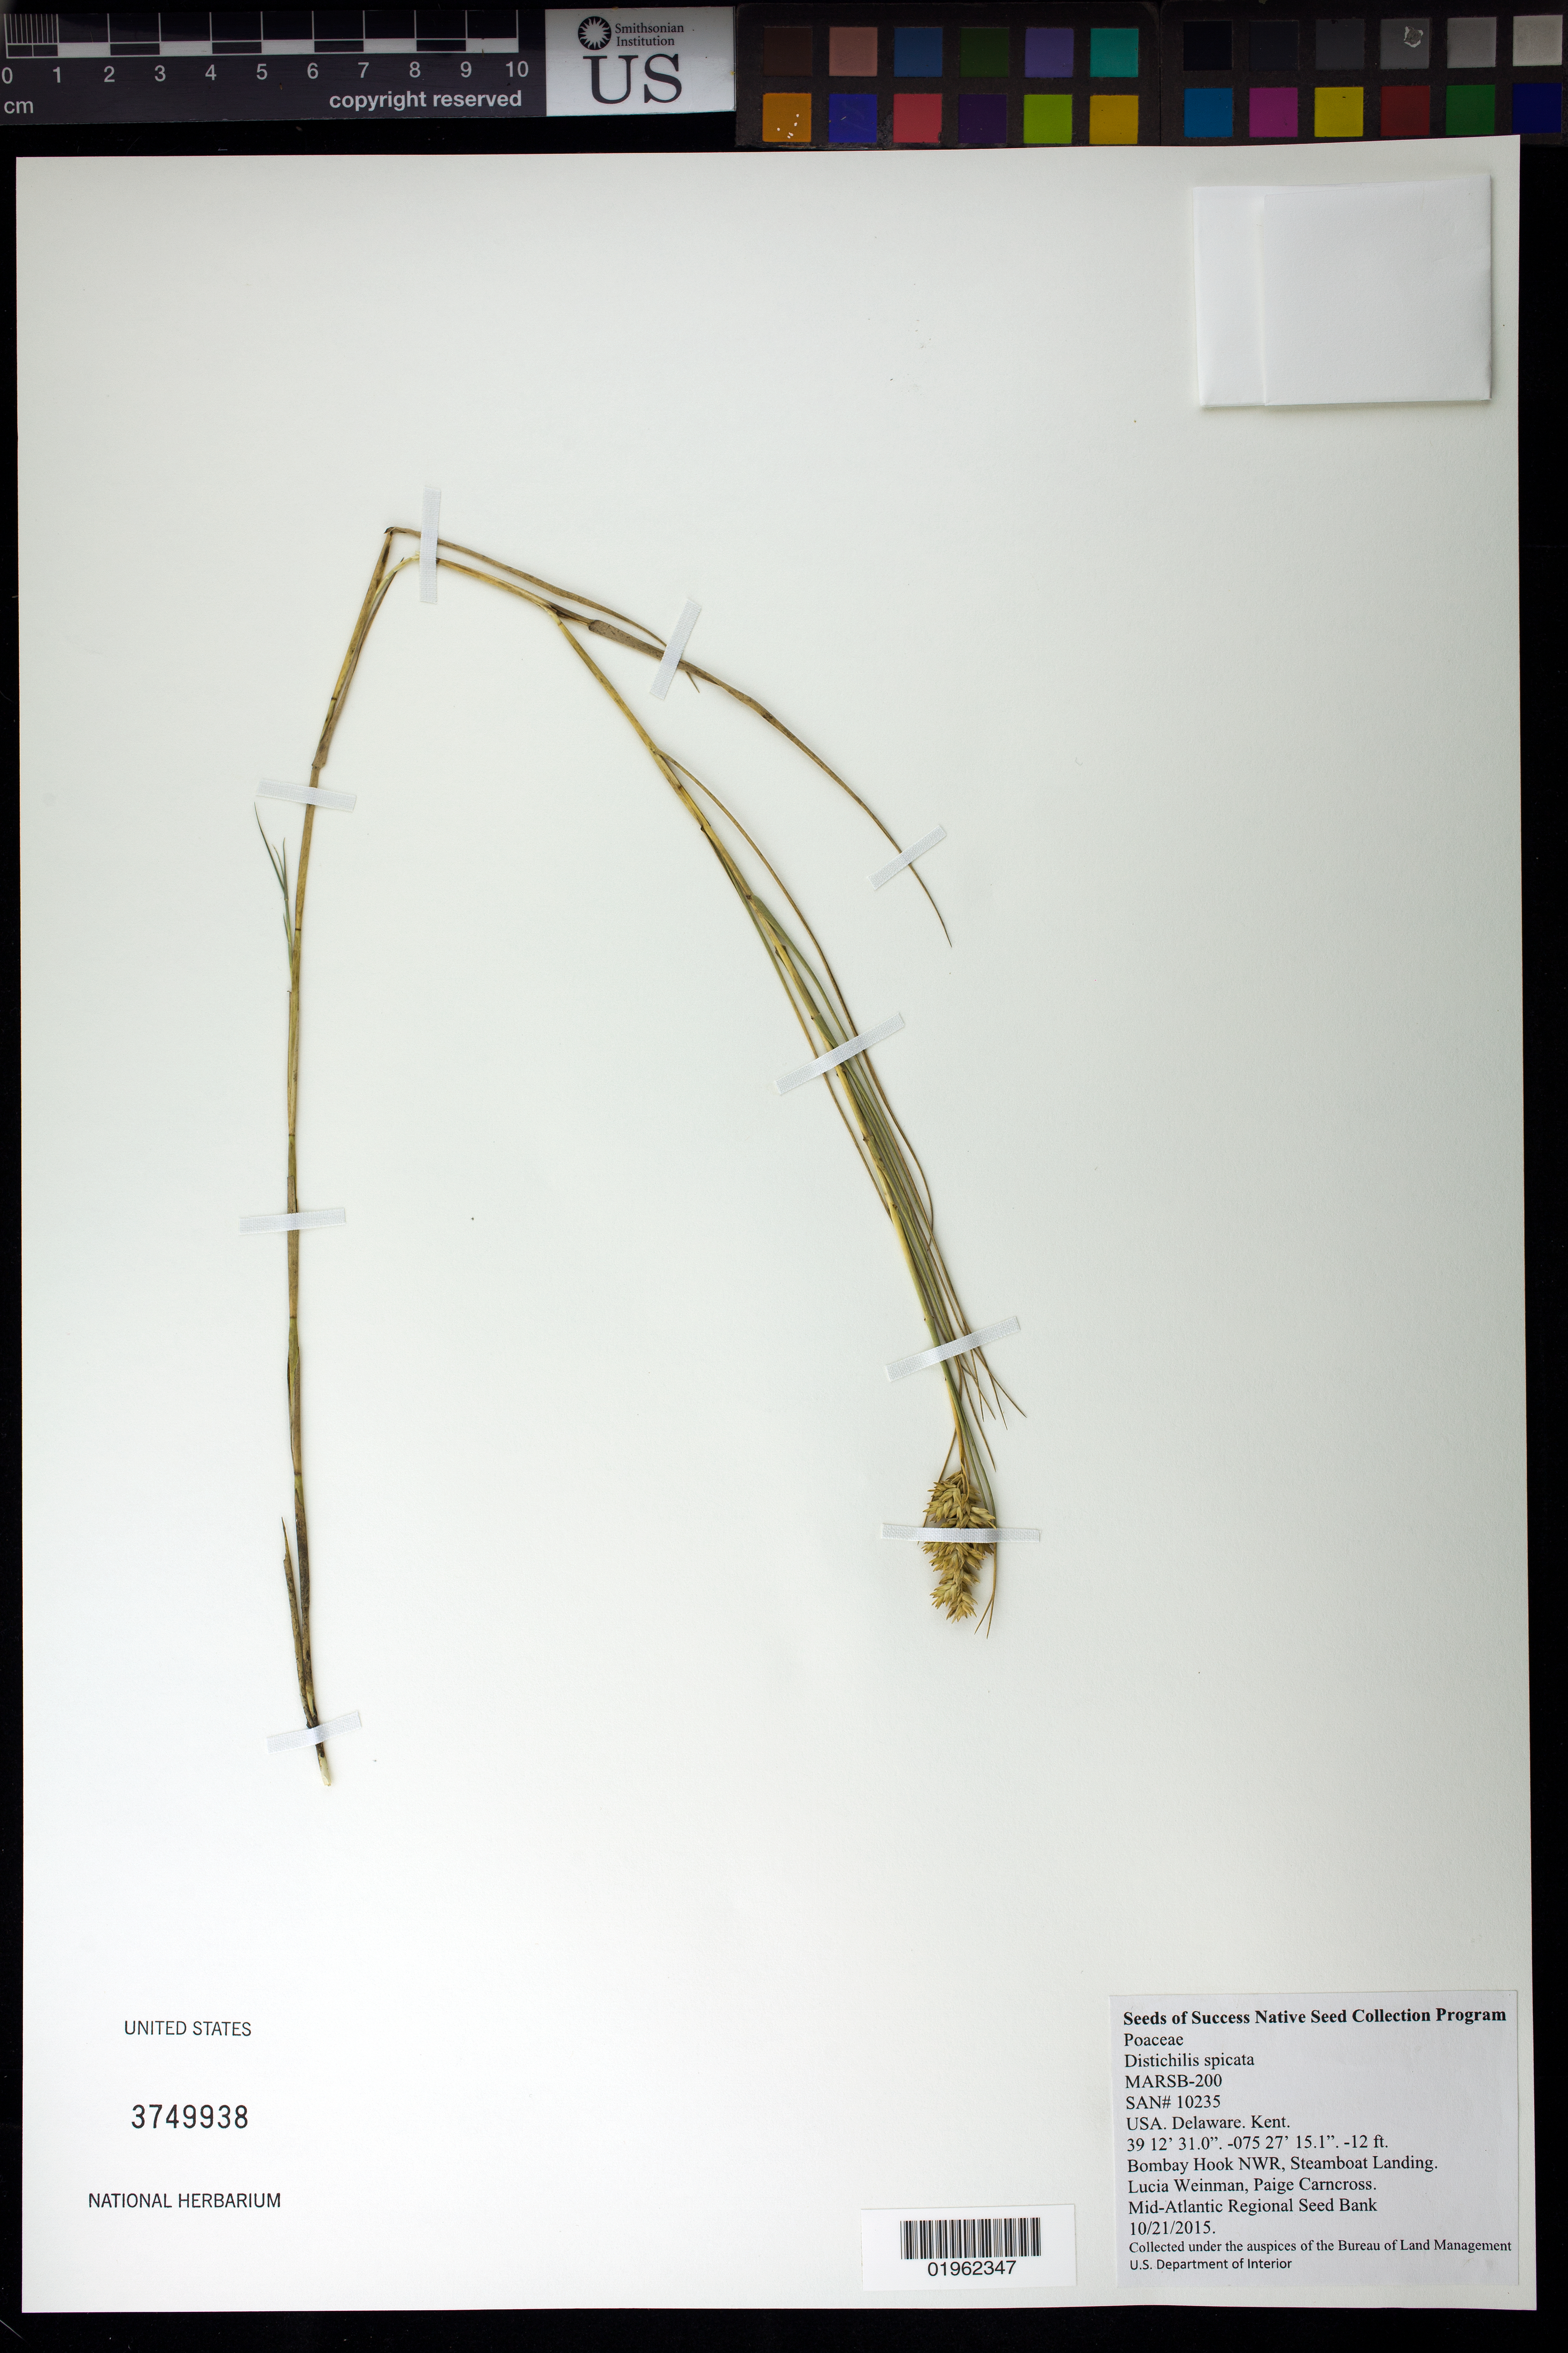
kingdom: Plantae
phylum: Tracheophyta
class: Liliopsida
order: Poales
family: Poaceae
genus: Distichlis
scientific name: Distichlis spicata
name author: (L.) Greene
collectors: P. Carncross & L. Weinman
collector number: MARSB-200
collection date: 2015-10-21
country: United States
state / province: Delaware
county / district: Kent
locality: Bombay Hook National Wildlife Refuge, Steamboat Landing Tract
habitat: Atlantic and Gulf Coast High Salt Marsh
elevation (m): -4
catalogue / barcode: US 3749938